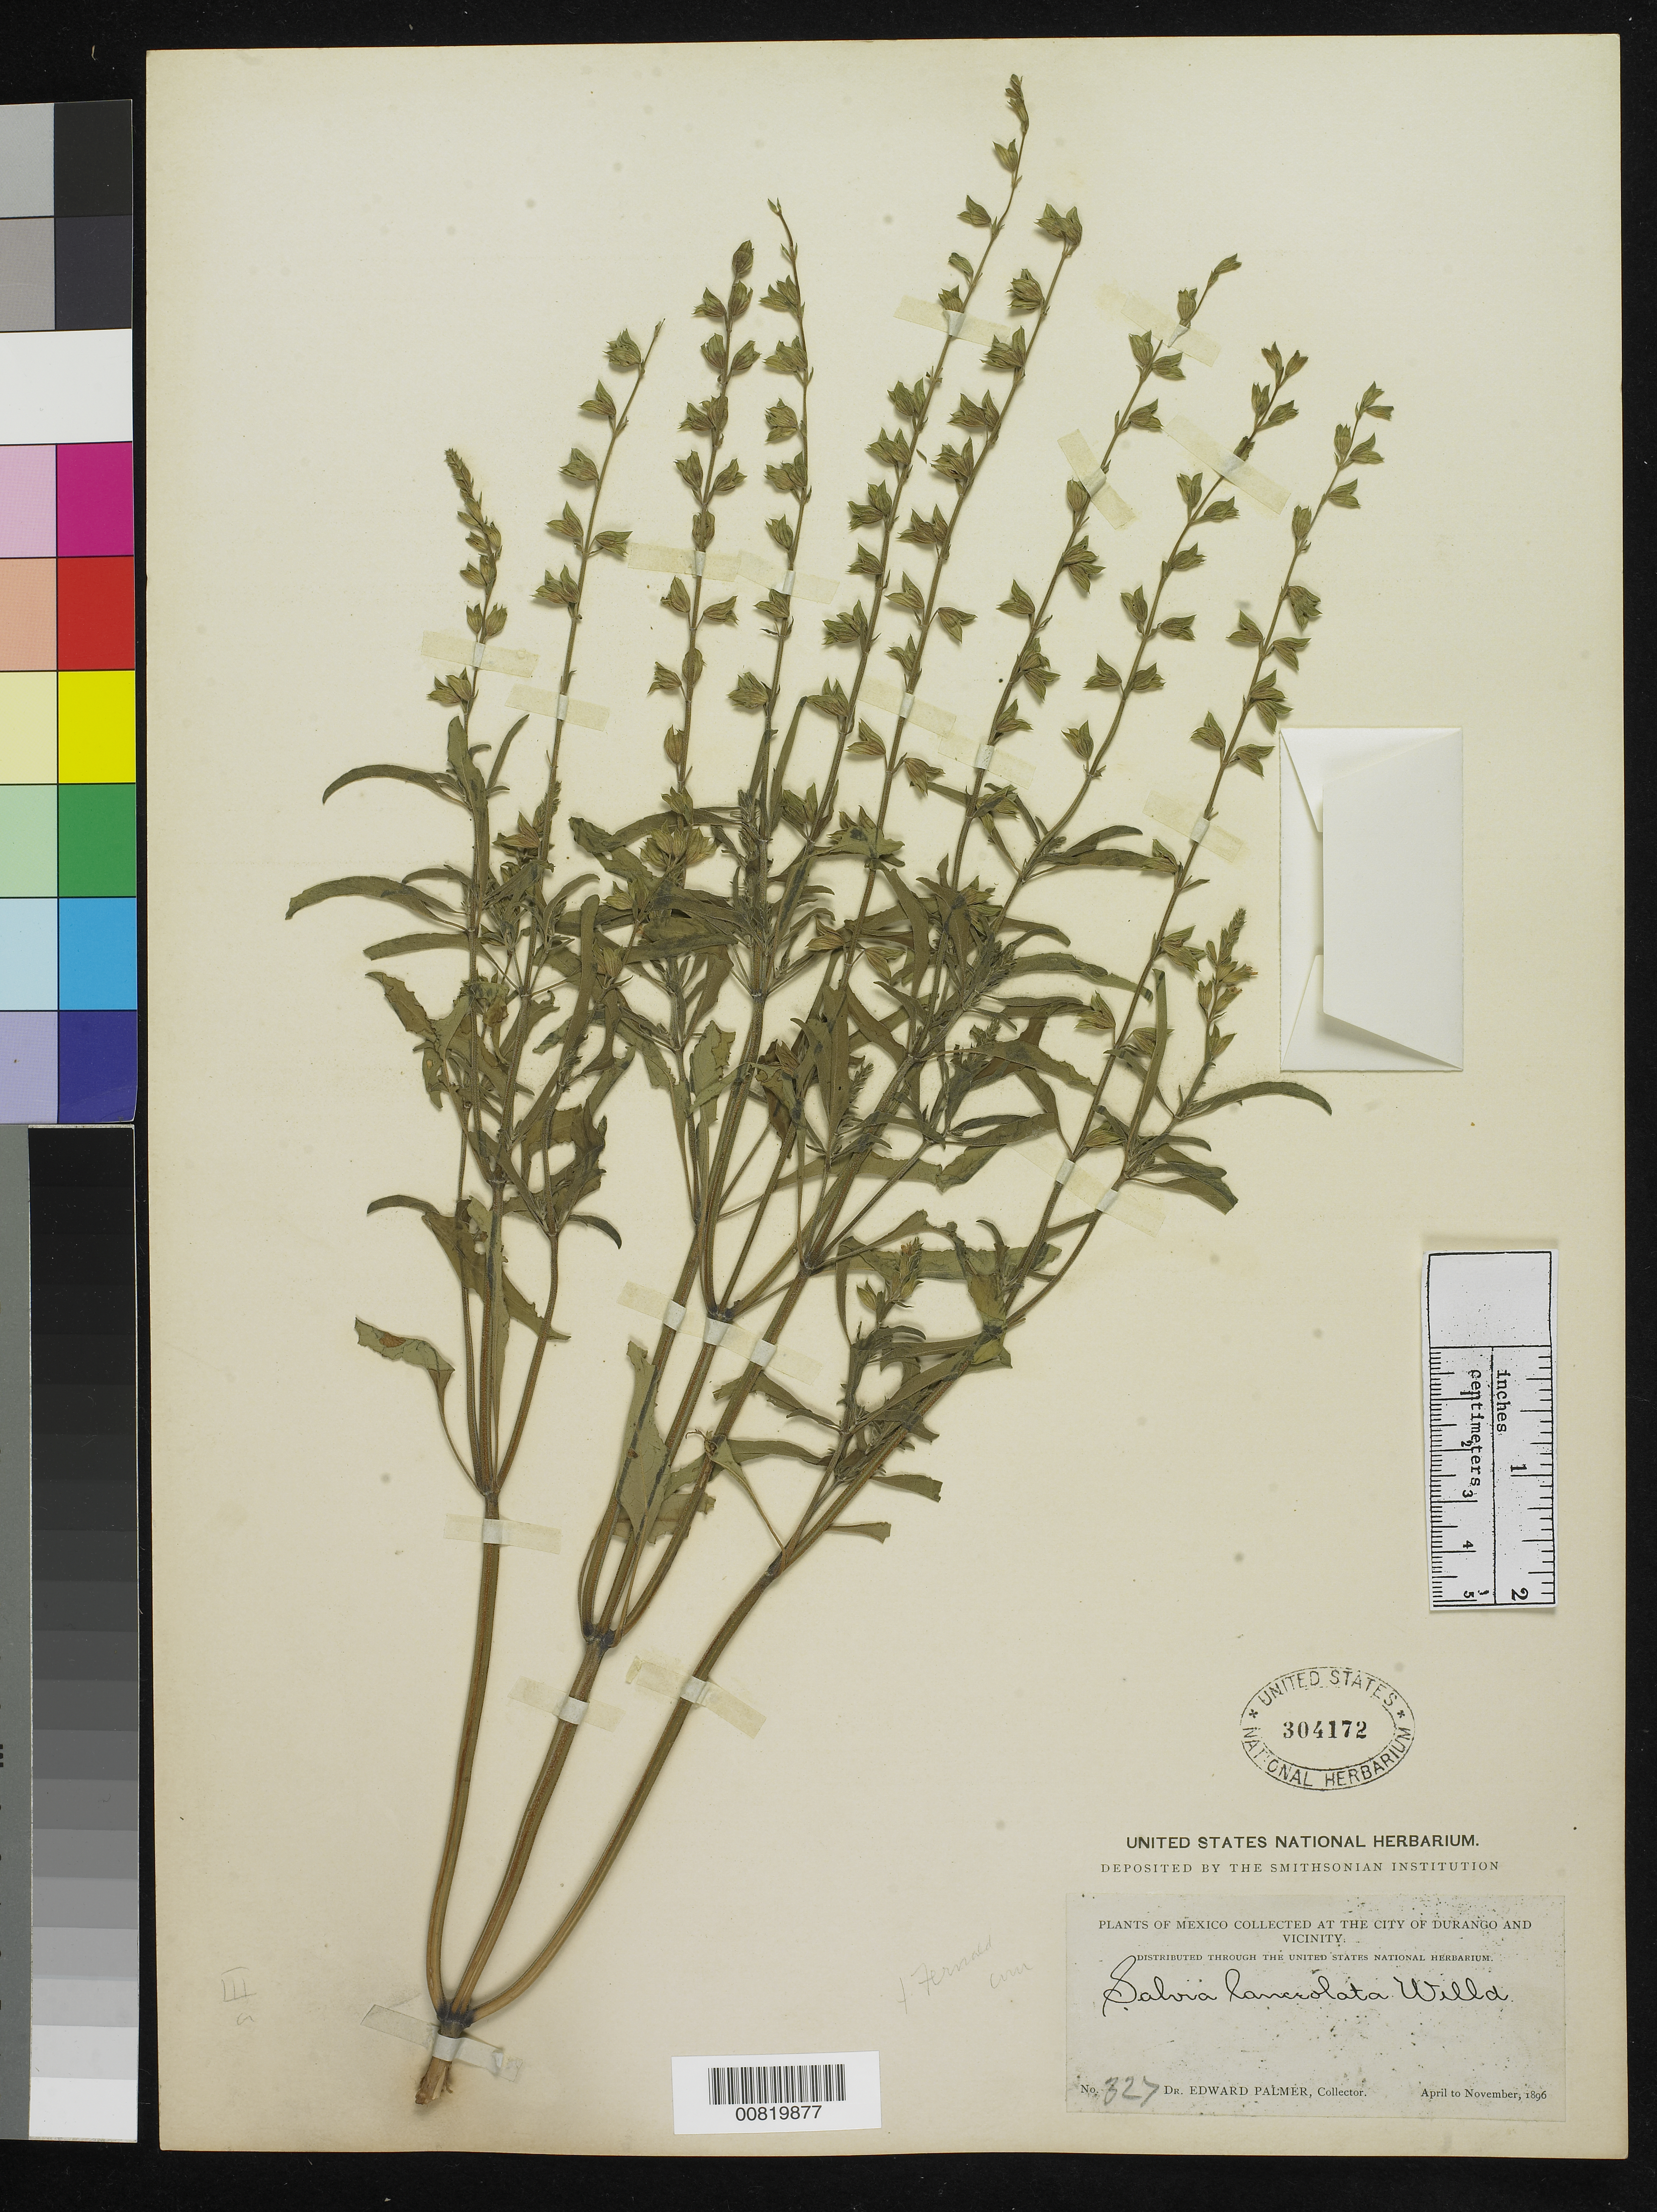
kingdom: Plantae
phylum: Tracheophyta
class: Magnoliopsida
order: Lamiales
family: Lamiaceae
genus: Salvia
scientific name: Salvia lanceolata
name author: Brouss.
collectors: E. Palmer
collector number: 327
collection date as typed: Apr 1896 to -- Nov 1896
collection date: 1896-04/1896-11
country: Mexico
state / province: Durango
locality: City of Durango and vicinity.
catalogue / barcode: US 304172